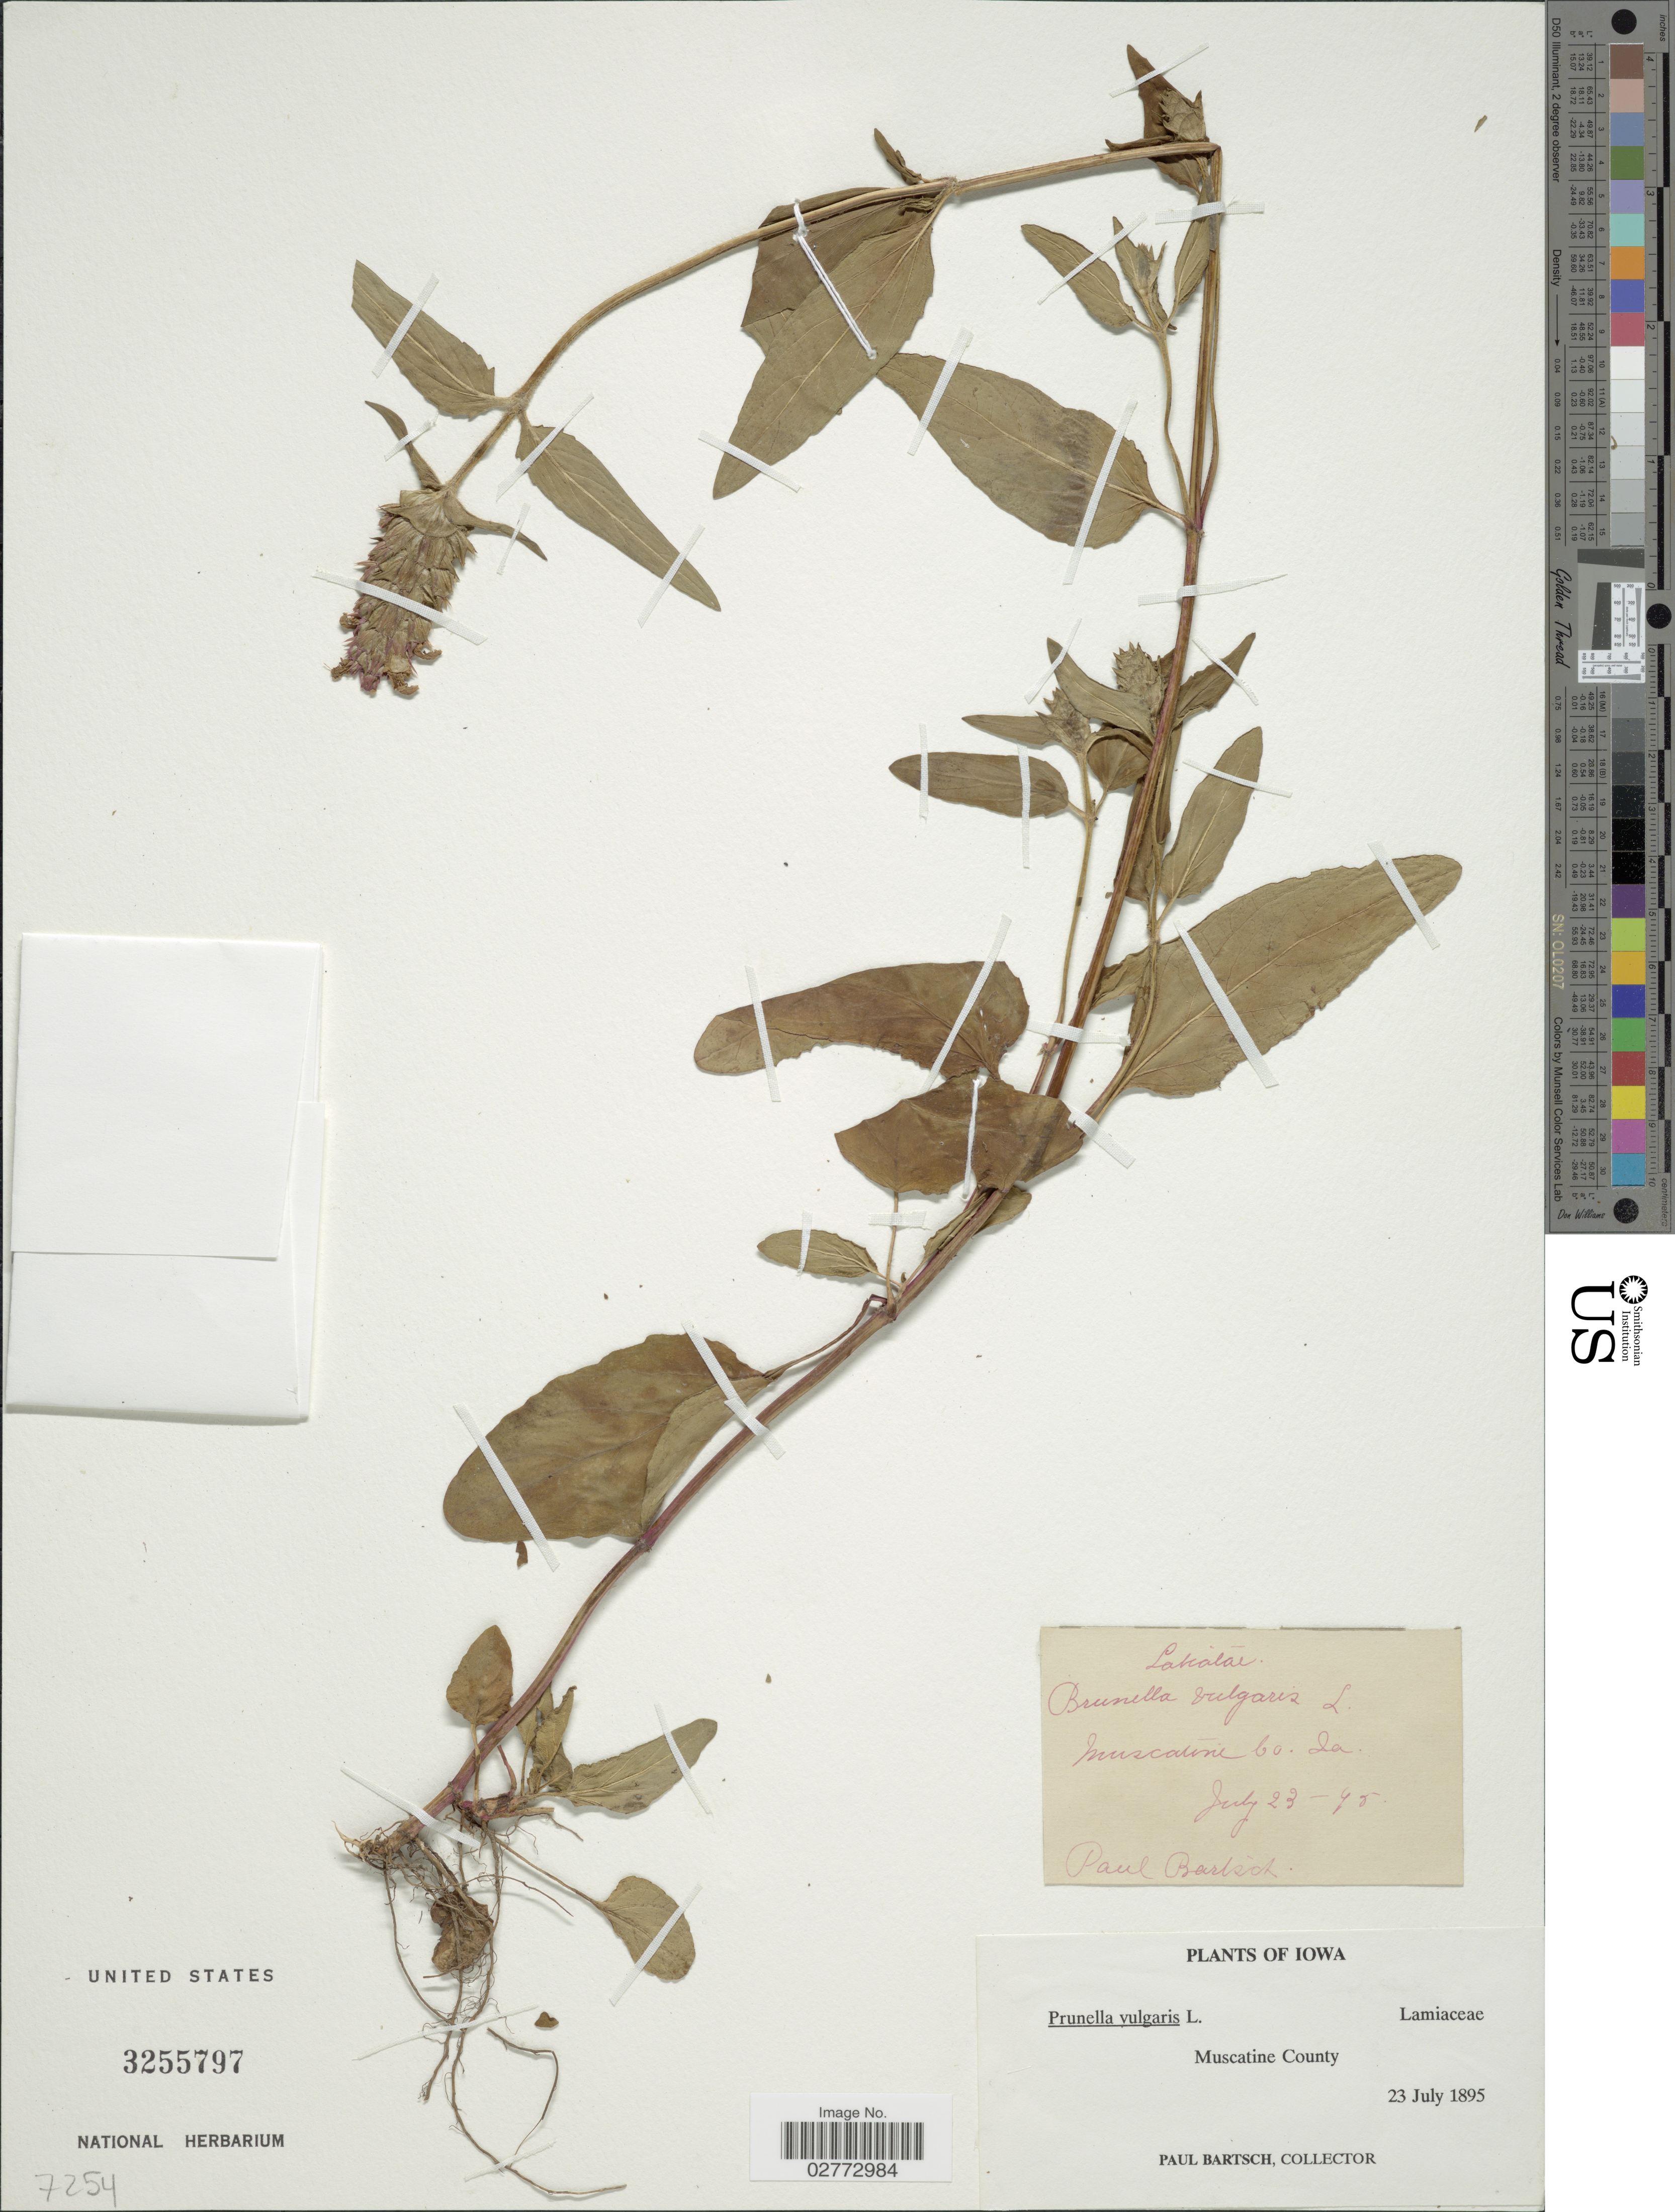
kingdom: Plantae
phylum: Tracheophyta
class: Magnoliopsida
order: Lamiales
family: Lamiaceae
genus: Prunella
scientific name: Prunella vulgaris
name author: L.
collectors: P. Bartsch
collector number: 7254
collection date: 1895-07-23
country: United States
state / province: Iowa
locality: Muscatine County.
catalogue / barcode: US 3255797